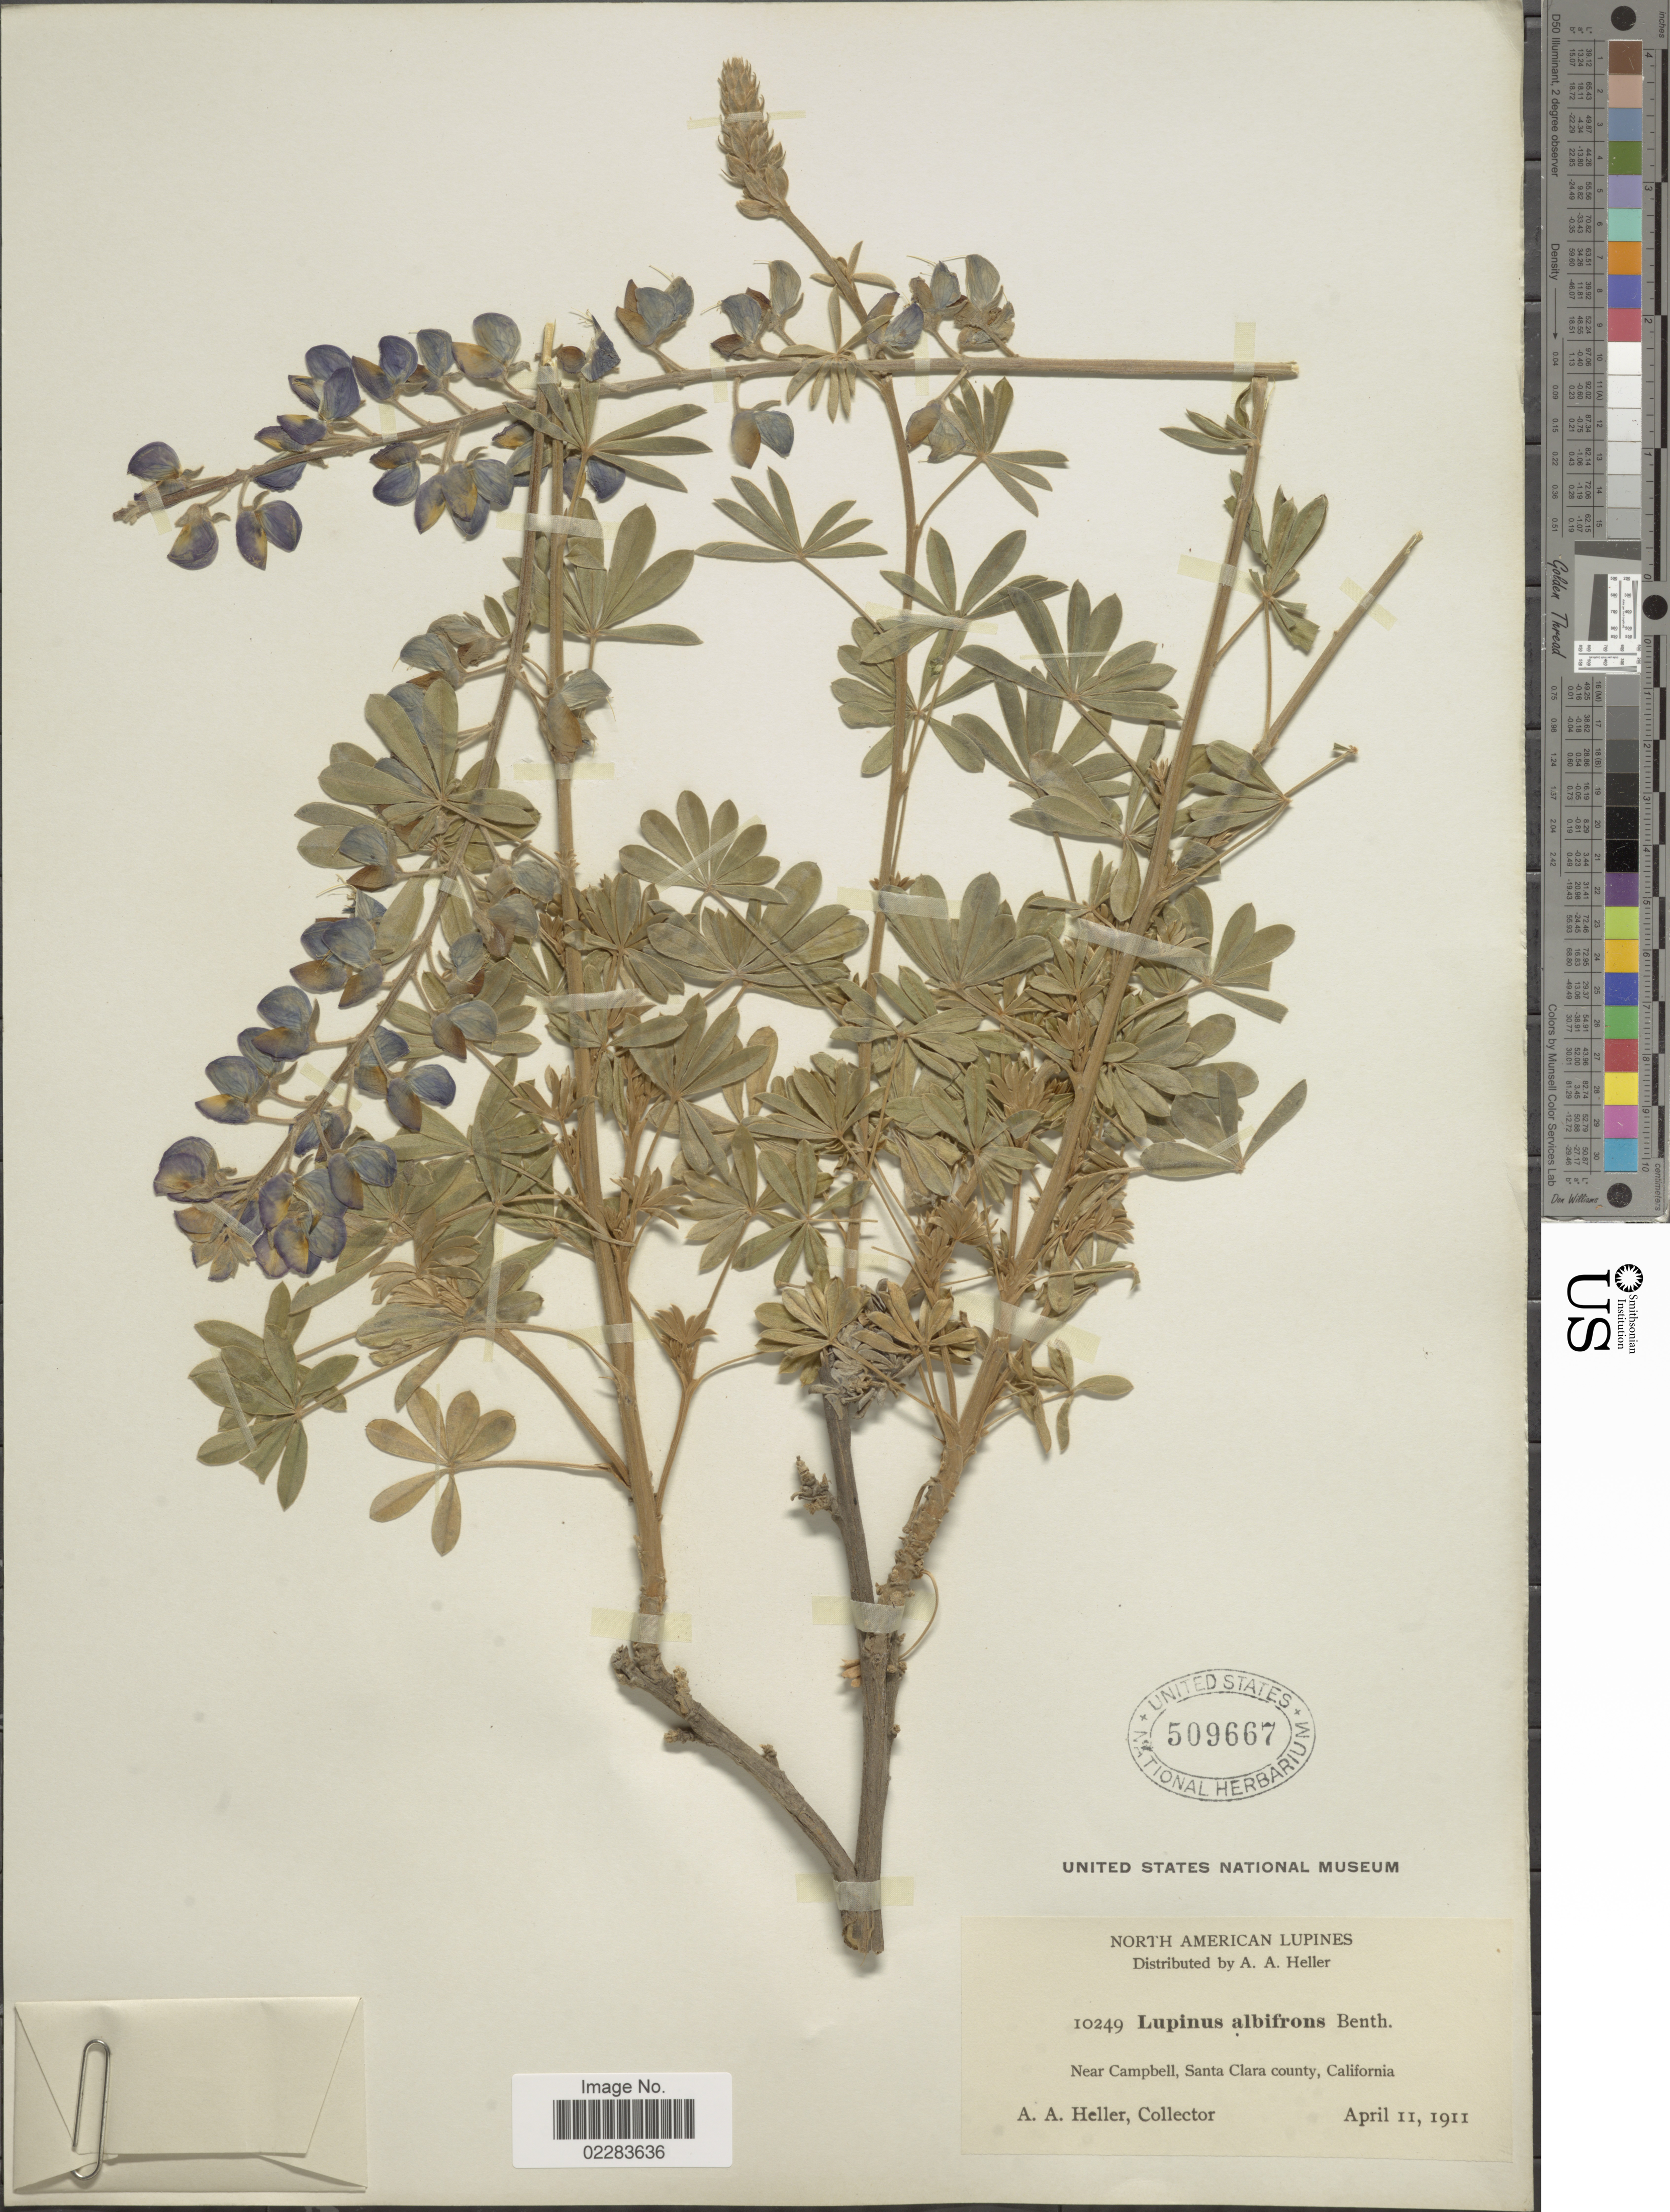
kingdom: Plantae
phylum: Tracheophyta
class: Magnoliopsida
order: Fabales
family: Fabaceae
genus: Lupinus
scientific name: Lupinus albifrons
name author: Benth.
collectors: A. A. Heller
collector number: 10249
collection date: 1911-04-11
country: United States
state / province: California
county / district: Santa Clara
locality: Near Campbell, Santa Clara county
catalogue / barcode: US 509667